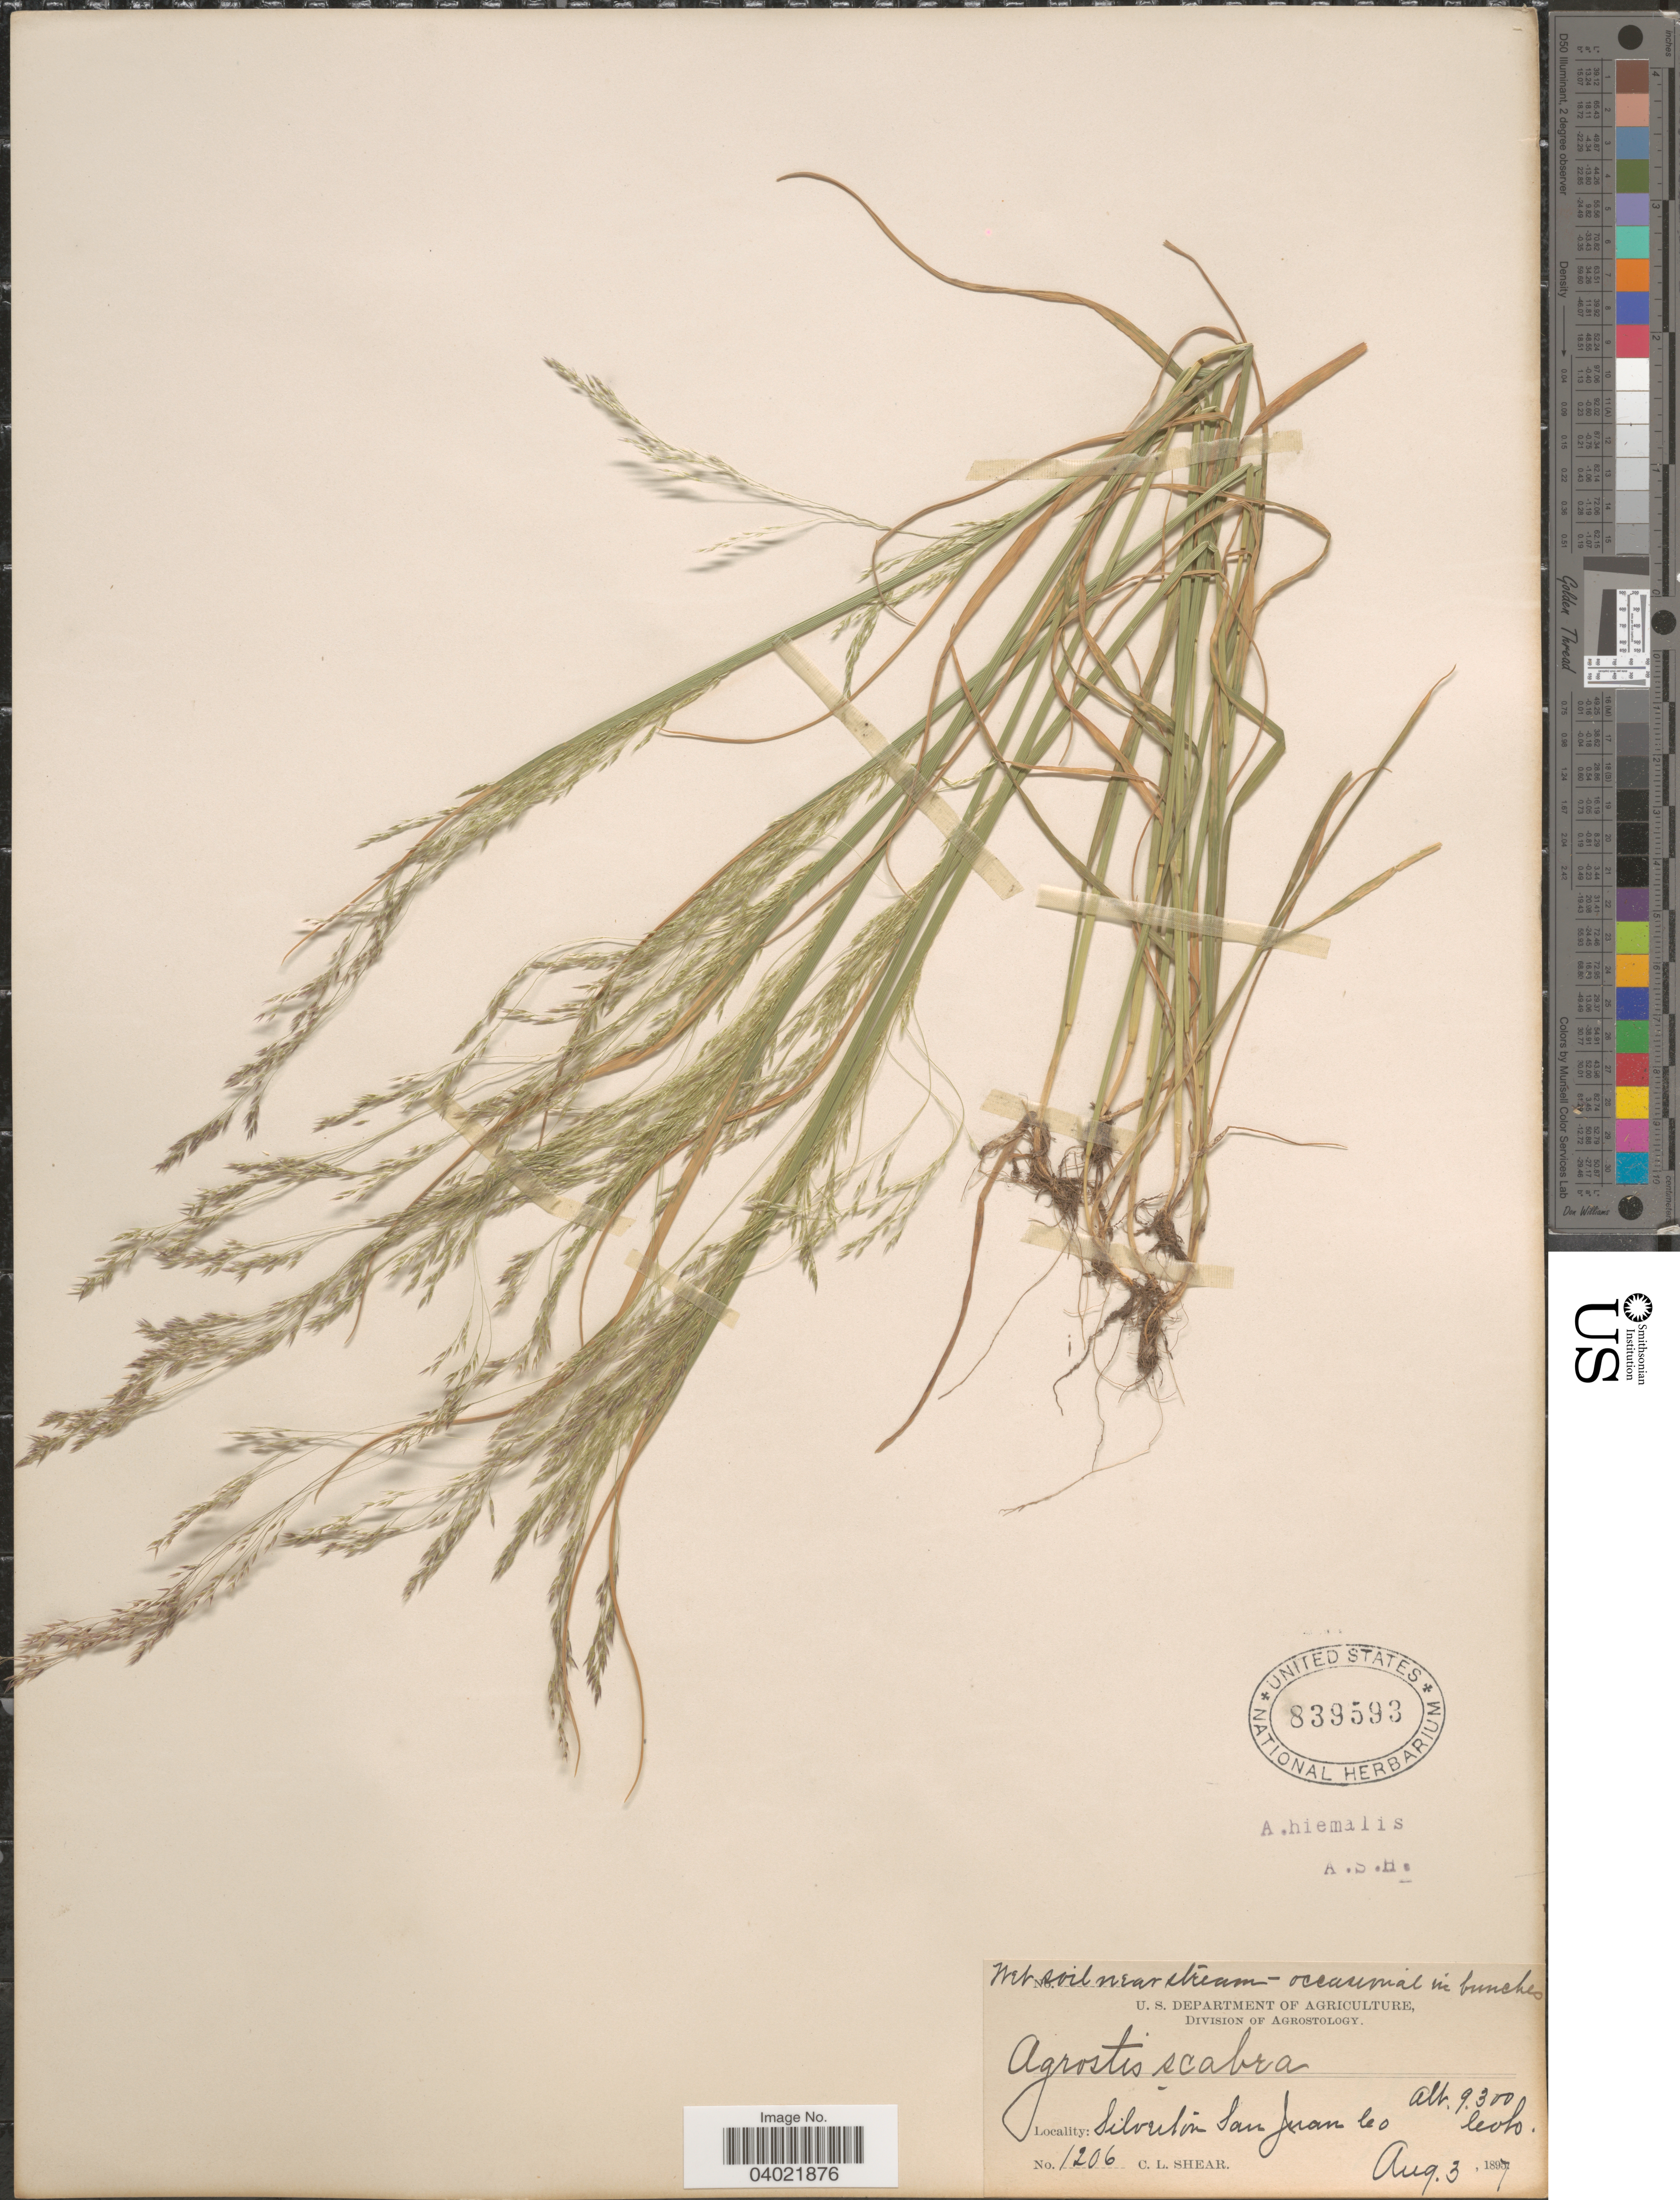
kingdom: Plantae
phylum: Tracheophyta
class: Liliopsida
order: Poales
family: Poaceae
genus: Agrostis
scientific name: Agrostis scabra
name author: Willd.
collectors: C. L. Shear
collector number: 1206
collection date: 1897-08-03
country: United States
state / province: Colorado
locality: Silverton San Juan Co.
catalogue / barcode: US 839593